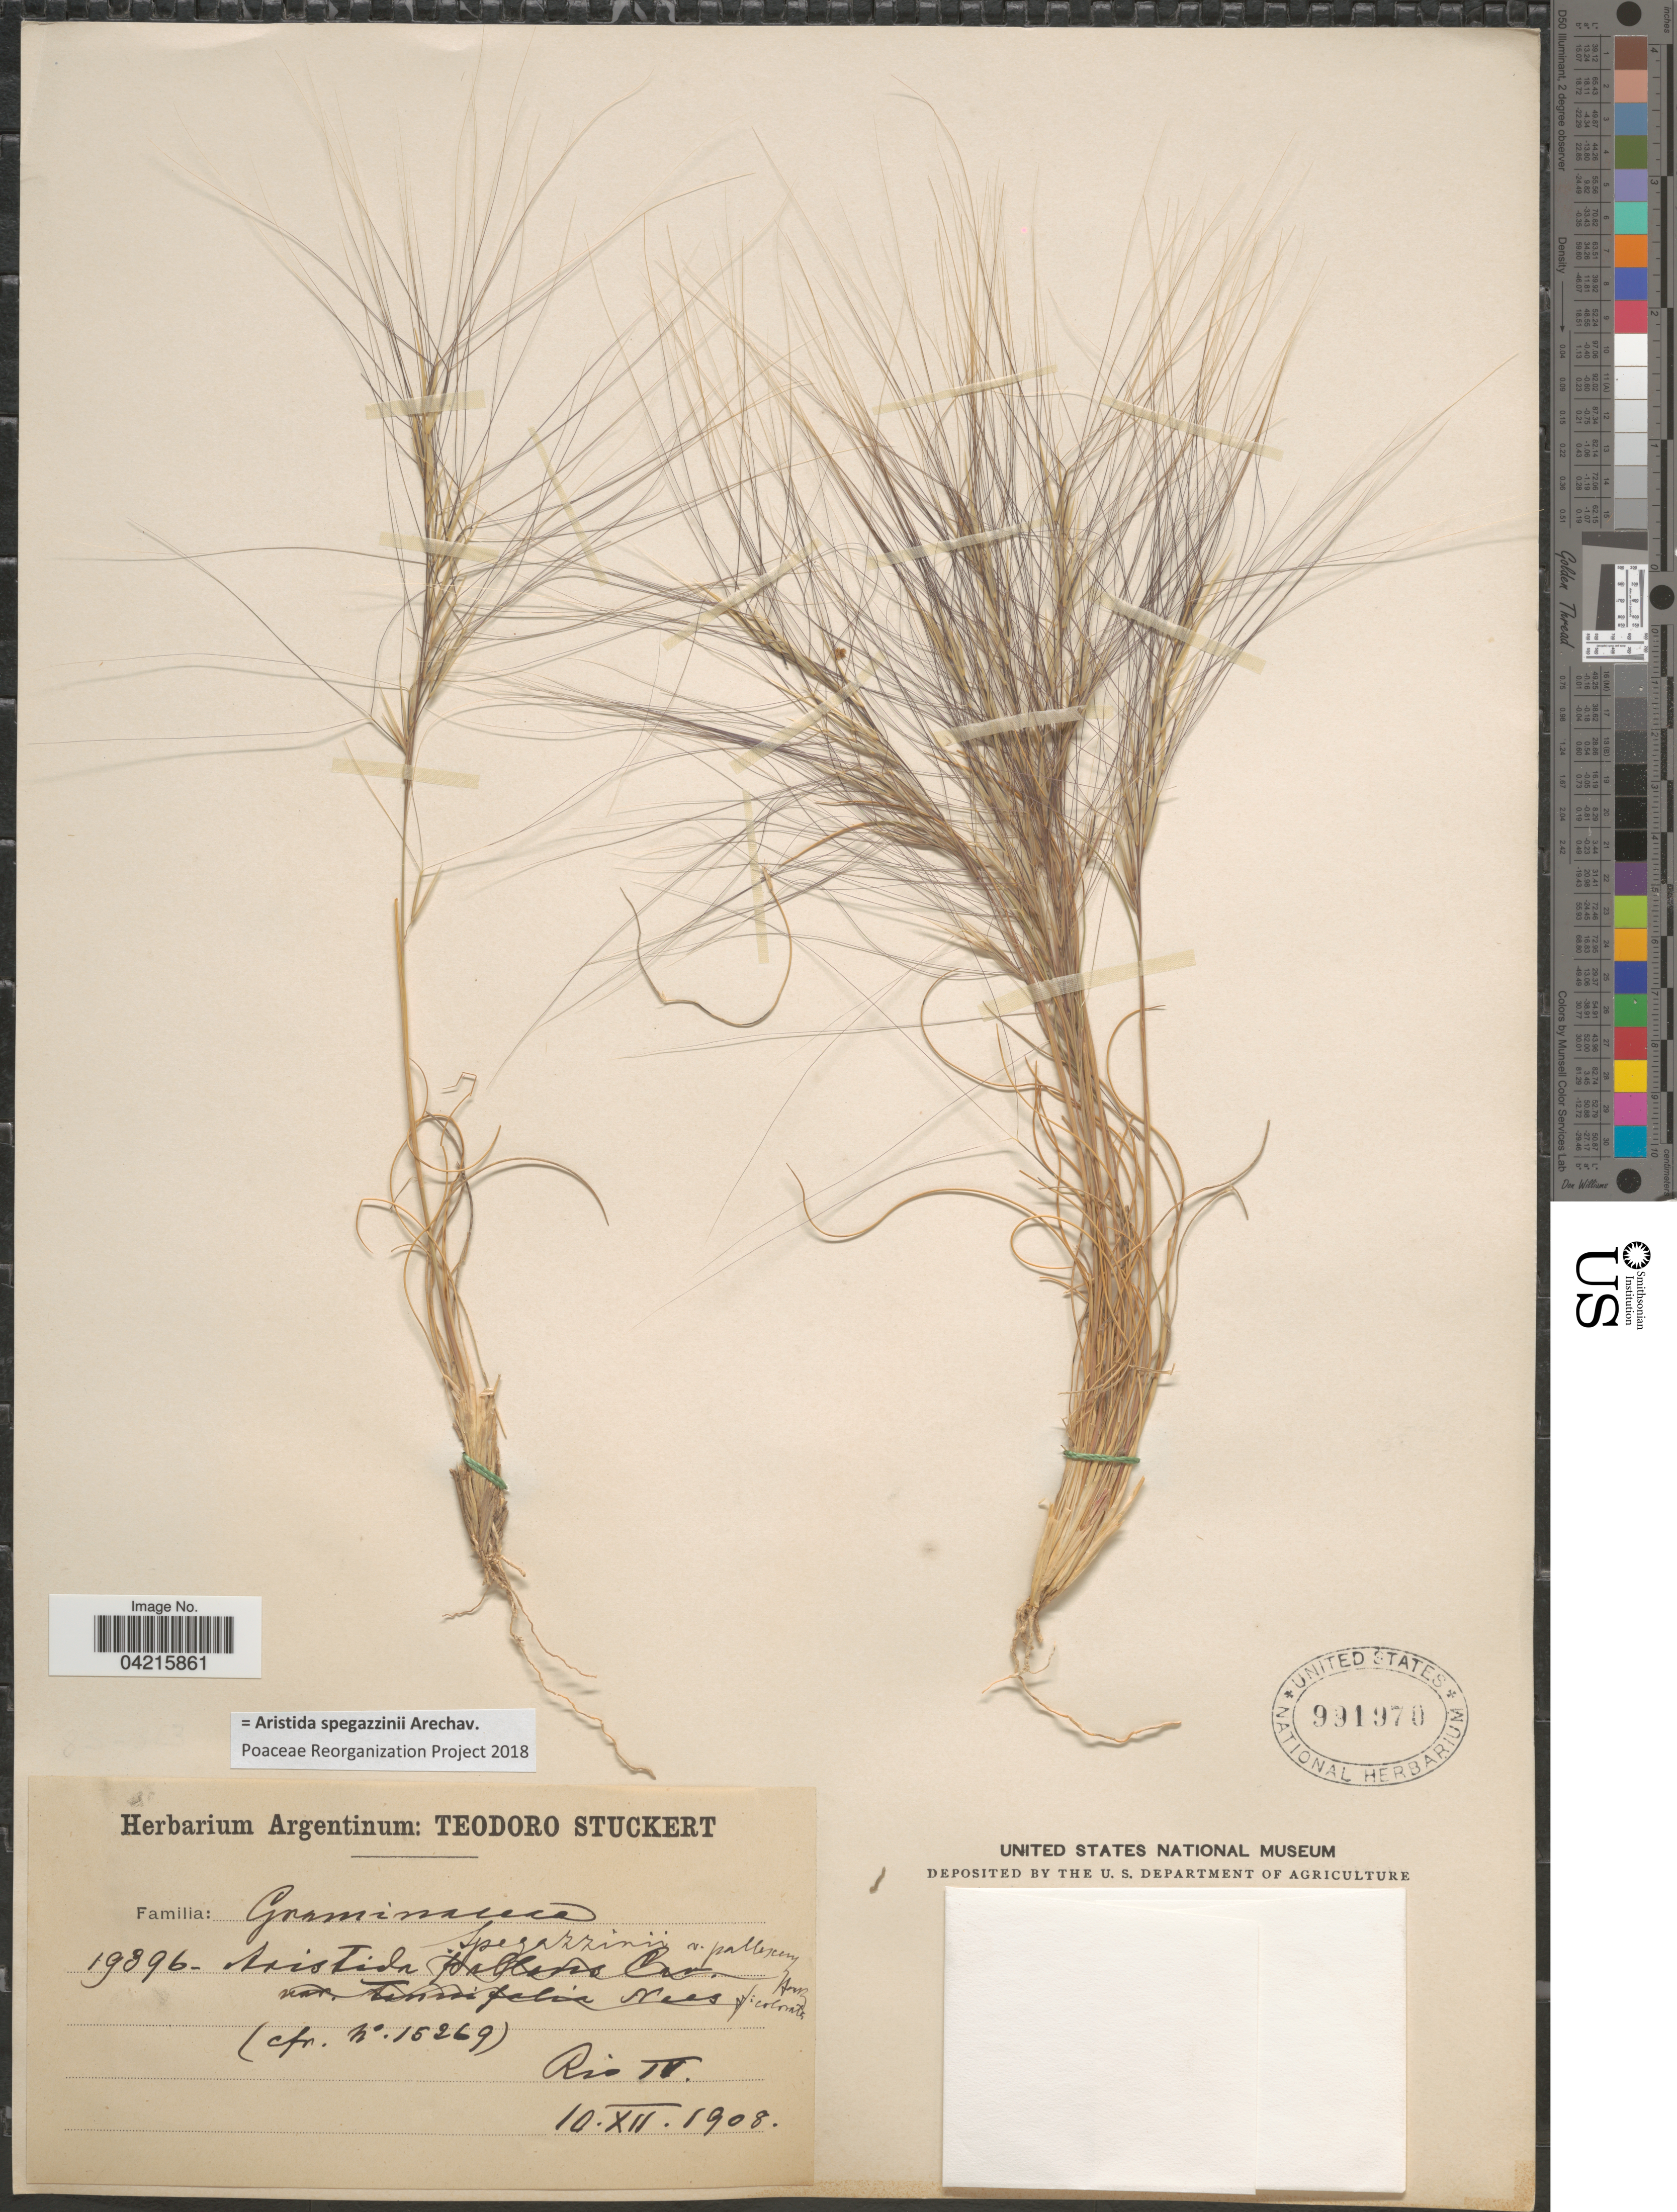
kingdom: Plantae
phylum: Tracheophyta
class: Liliopsida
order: Poales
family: Poaceae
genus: Aristida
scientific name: Aristida spegazzinii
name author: Arechav.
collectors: T. Stuckert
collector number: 19396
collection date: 1908-12-10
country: Argentina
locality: Rio IV.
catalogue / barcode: US 991970